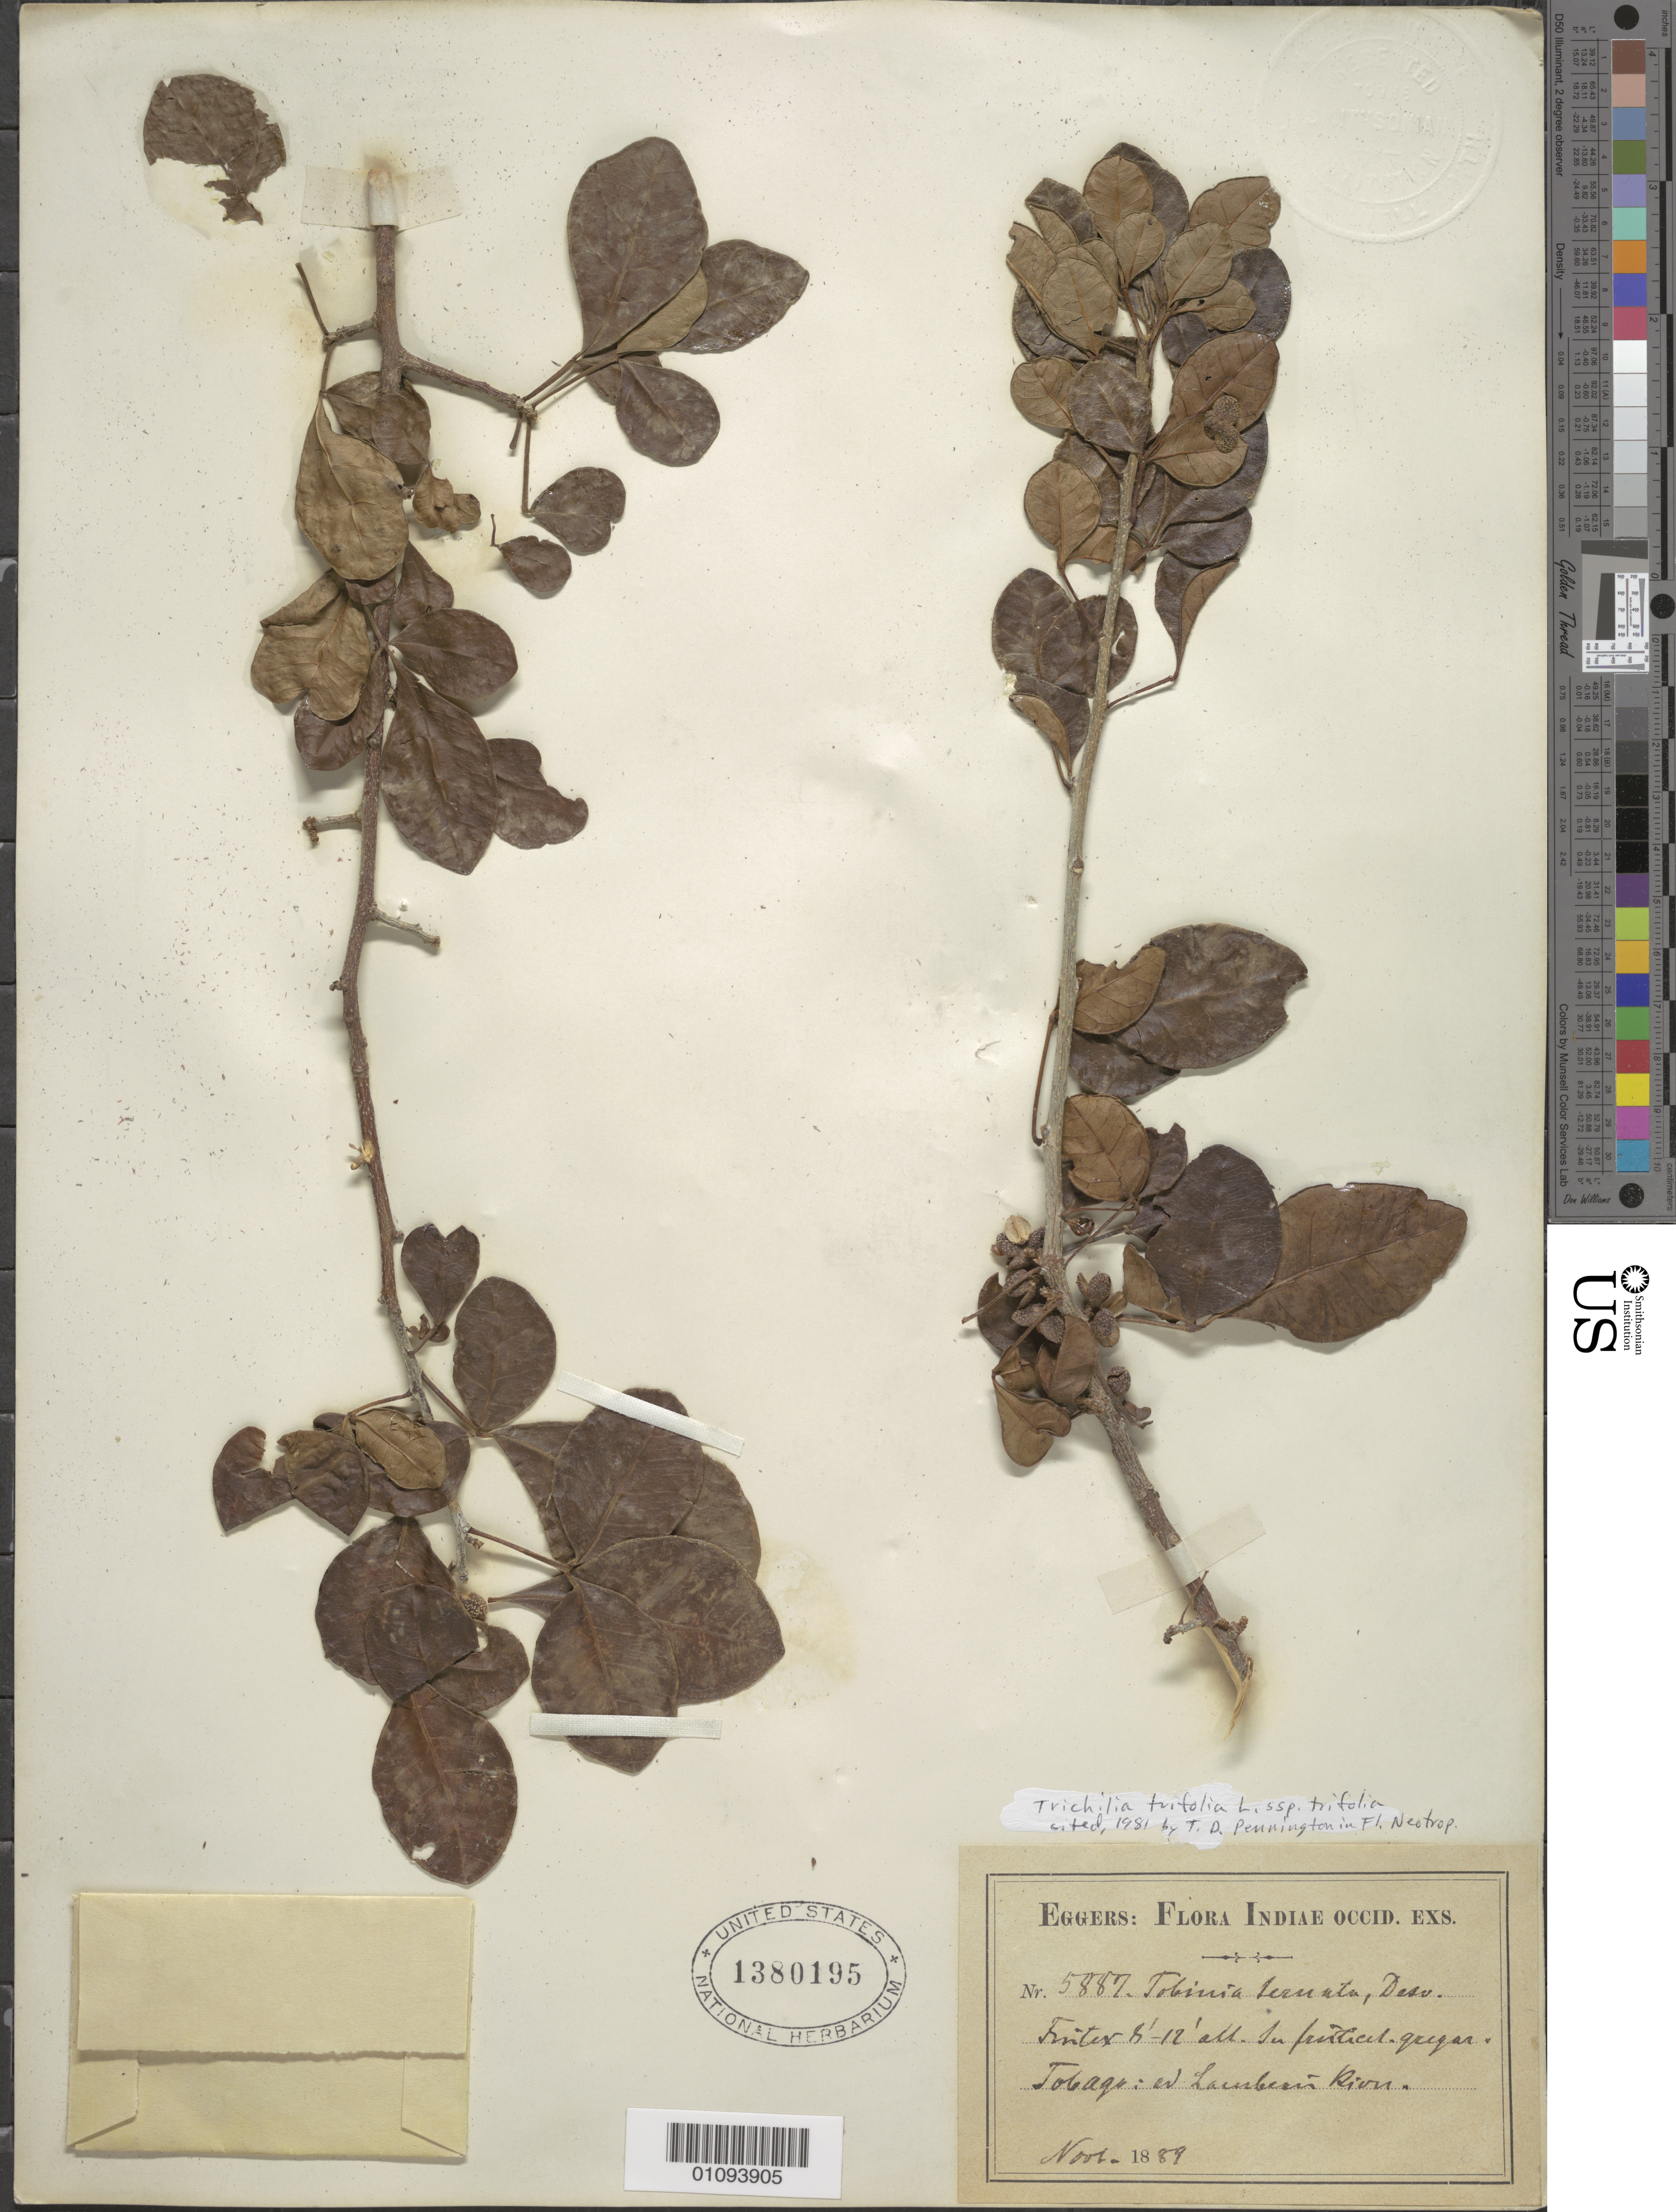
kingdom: Plantae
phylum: Tracheophyta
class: Magnoliopsida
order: Sapindales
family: Meliaceae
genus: Trichilia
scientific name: Trichilia trifolia subsp. trifolia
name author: L.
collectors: H. F. A. von Eggers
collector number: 5887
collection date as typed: Nov 1889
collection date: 1889-11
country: Trinidad and Tobago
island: Tobago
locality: W Lausberia River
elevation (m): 2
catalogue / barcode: US 1380195